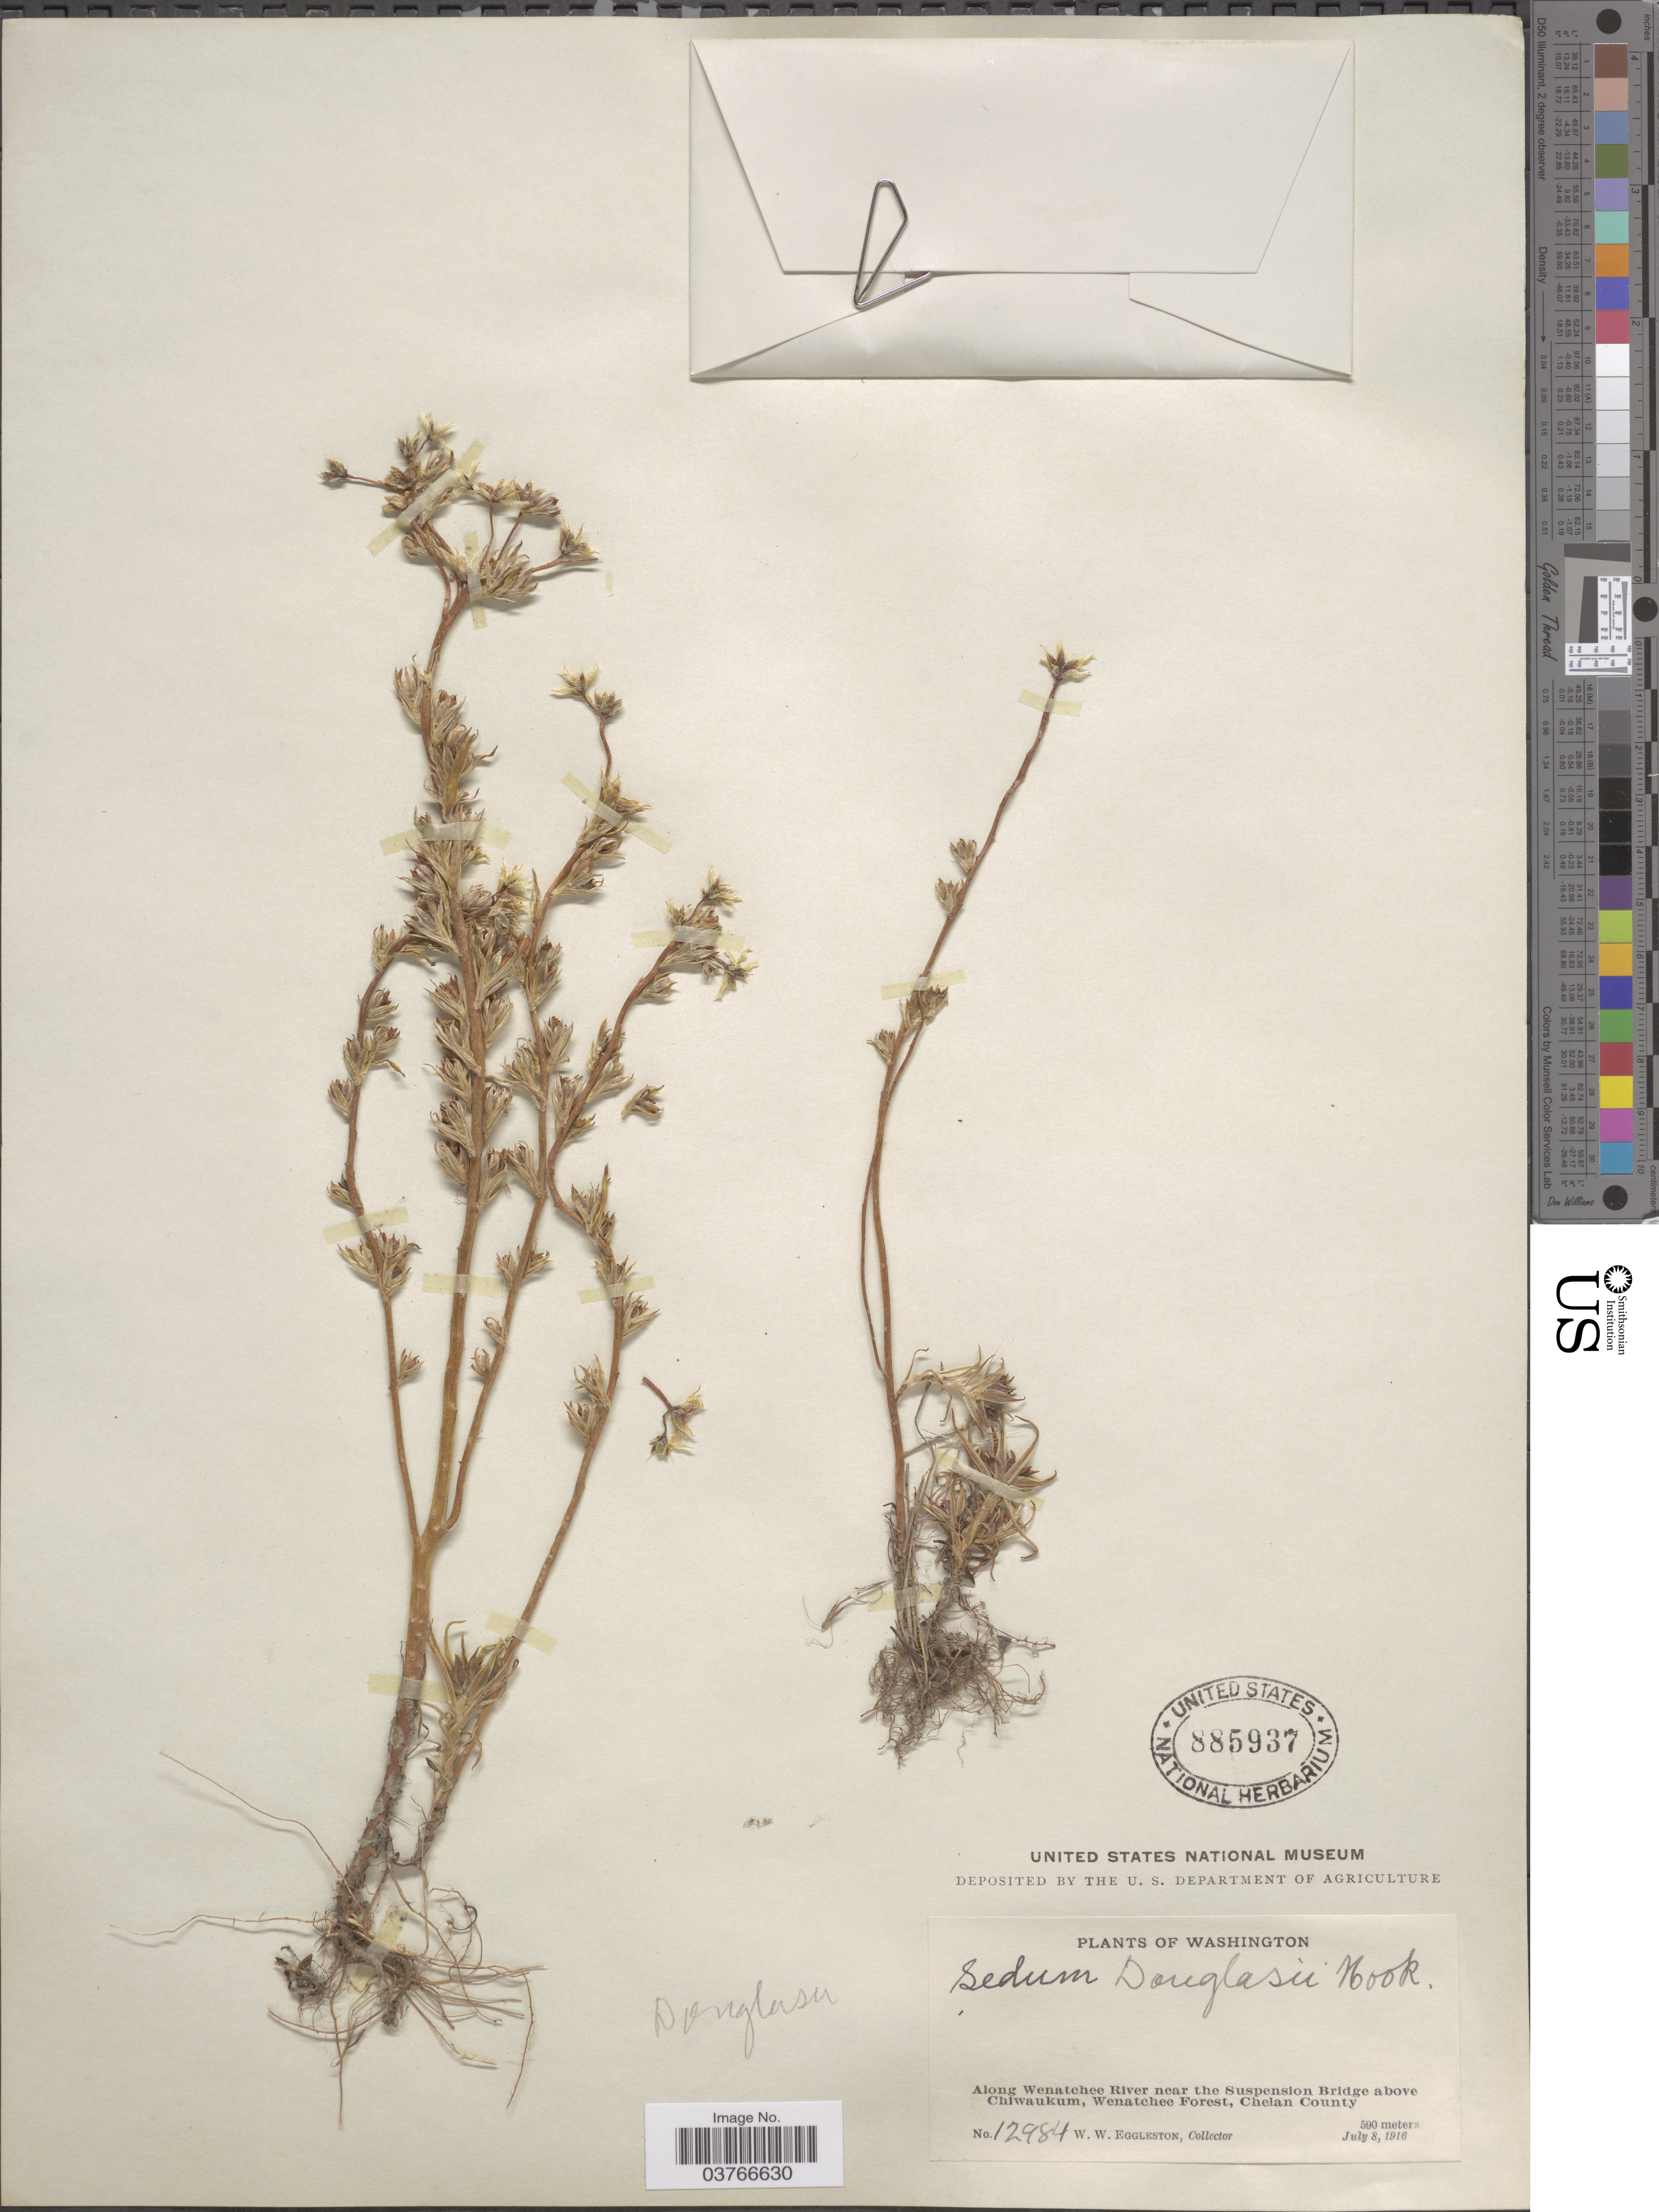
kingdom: Plantae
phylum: Tracheophyta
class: Magnoliopsida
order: Saxifragales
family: Crassulaceae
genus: Sedum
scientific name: Sedum stenopetalum var. stenopetalum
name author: Pursh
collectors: W. W. Eggleston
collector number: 12984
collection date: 1916-07-08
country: United States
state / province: Washington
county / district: Chelan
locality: Along Wenatchee River near the Suspension Bridge above Chiwaukum, Wenatchee Forest, Chelan County.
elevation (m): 590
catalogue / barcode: US 885937